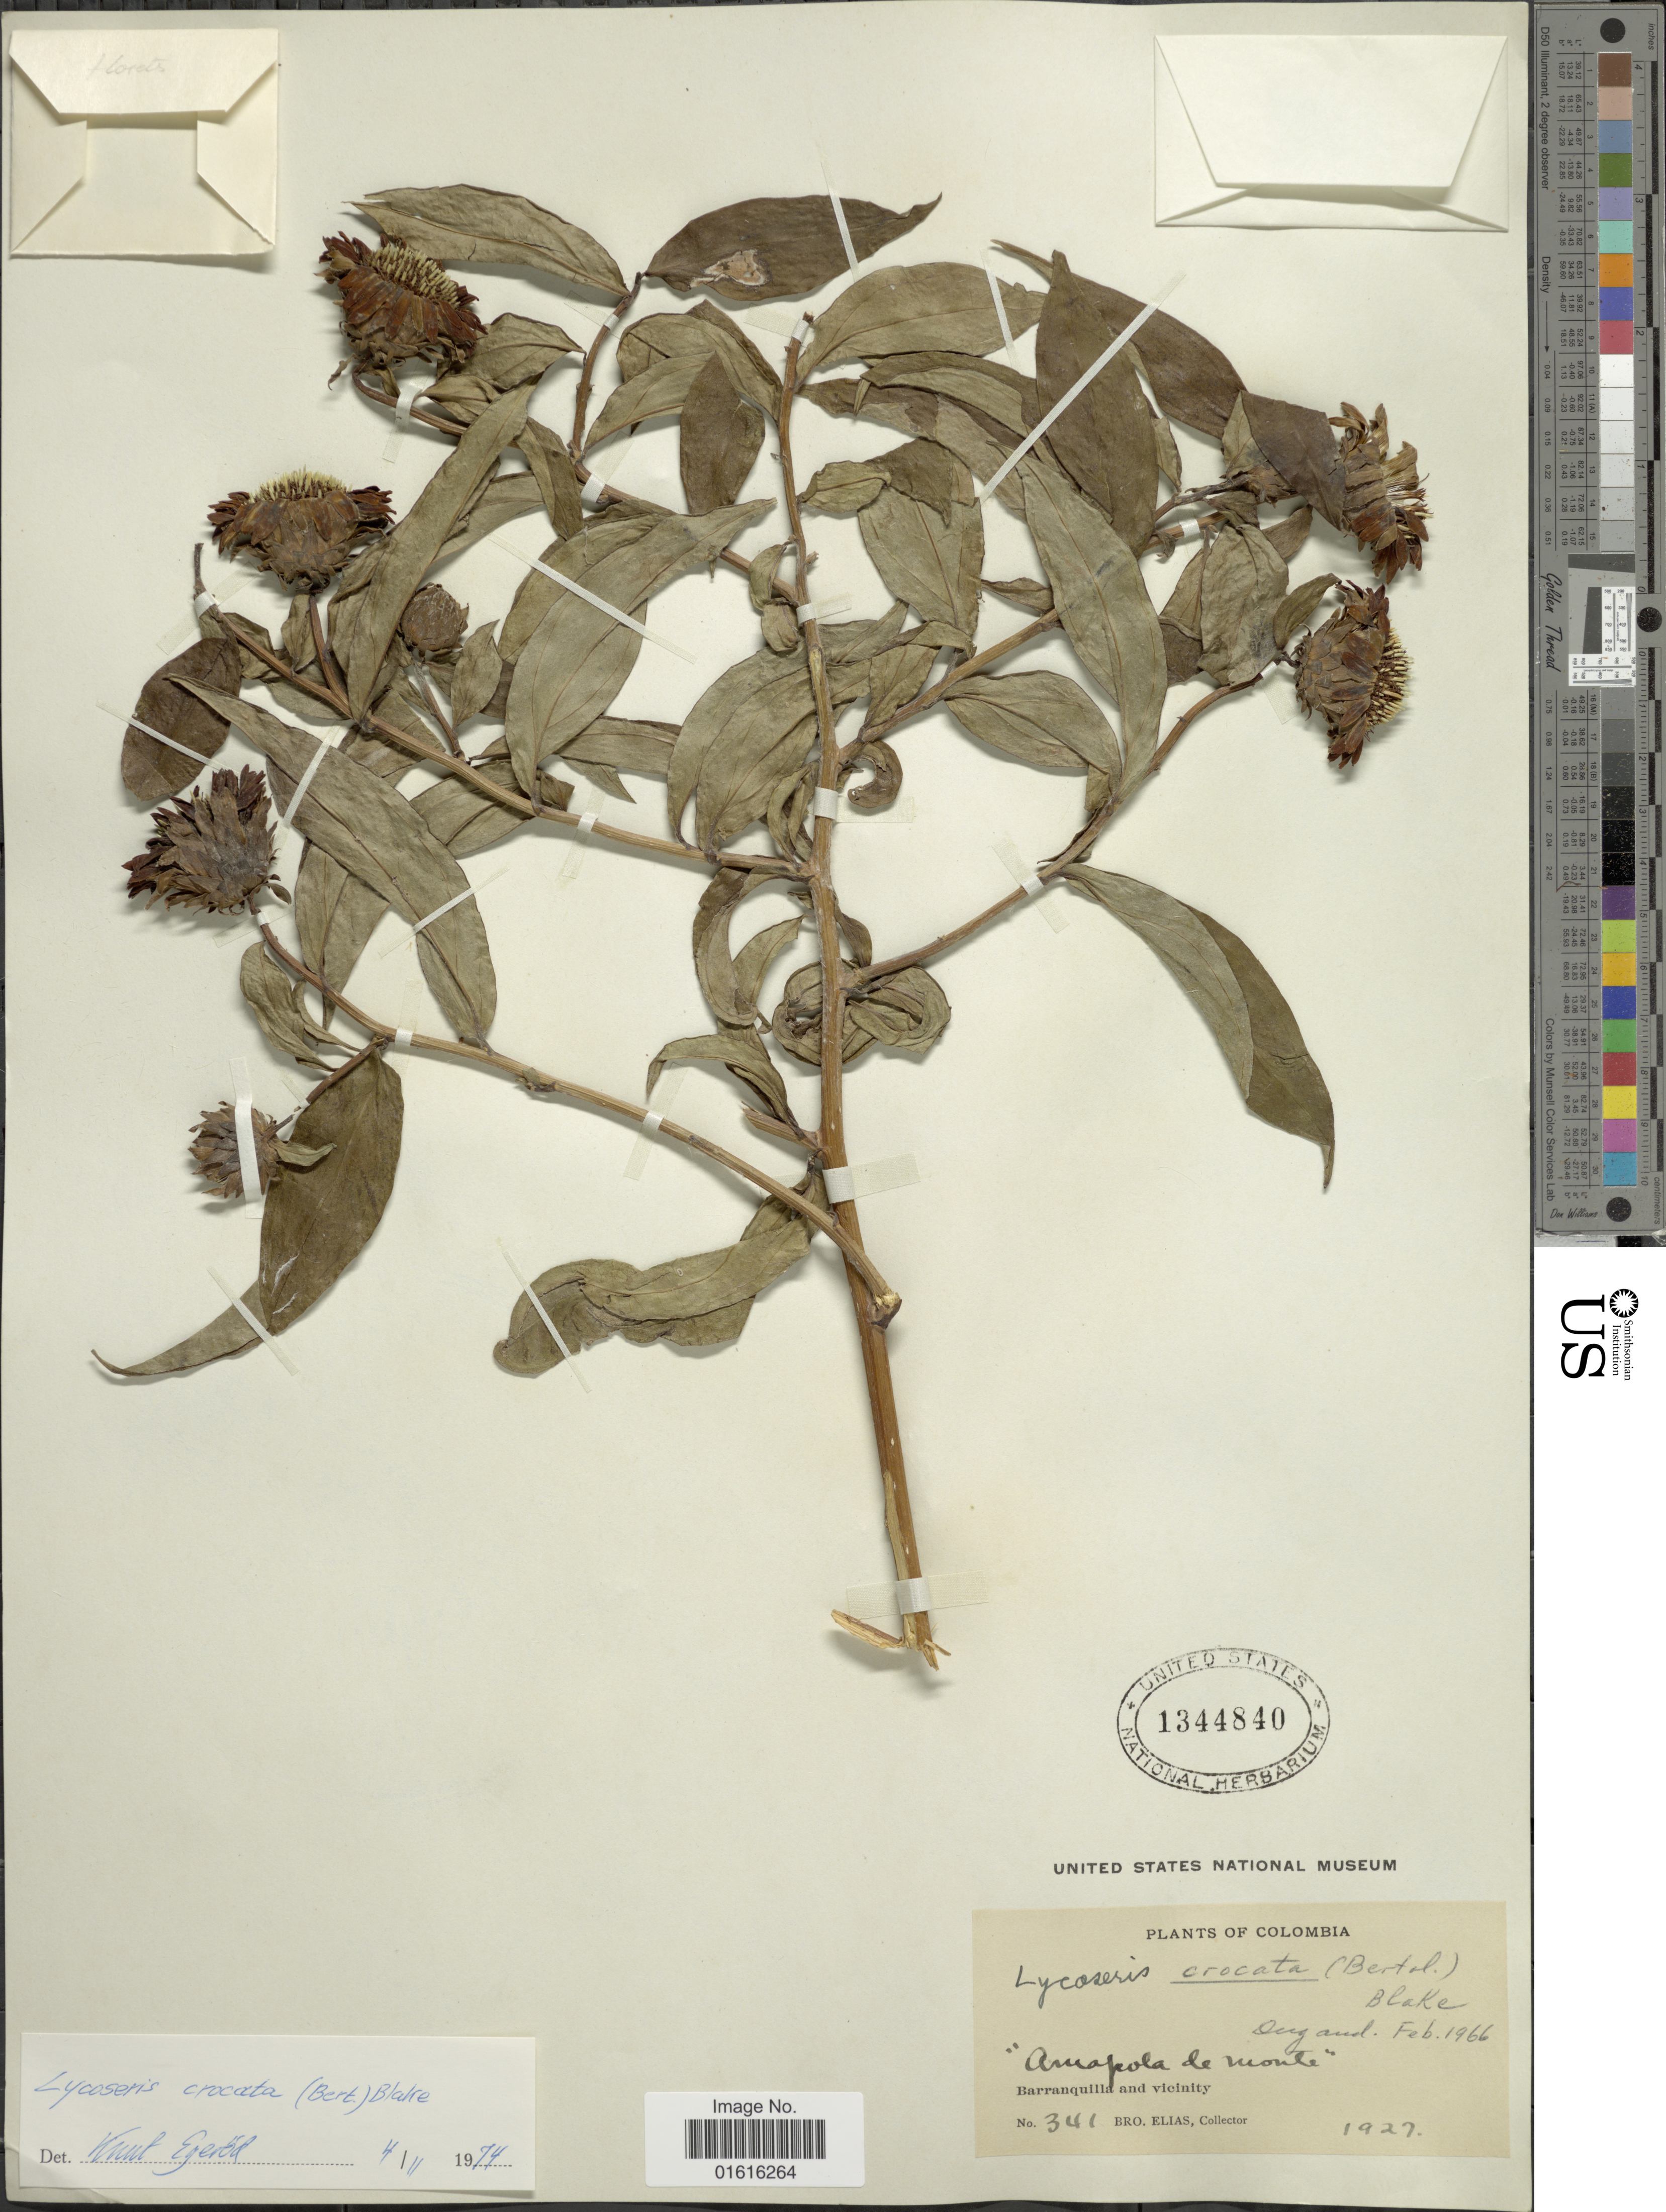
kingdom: Plantae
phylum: Tracheophyta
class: Magnoliopsida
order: Asterales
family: Asteraceae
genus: Lycoseris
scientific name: Lycoseris crocata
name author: S.F. Blake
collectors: Bro. Elias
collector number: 341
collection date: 1927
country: Colombia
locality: Amapola de monte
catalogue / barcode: US 1344840